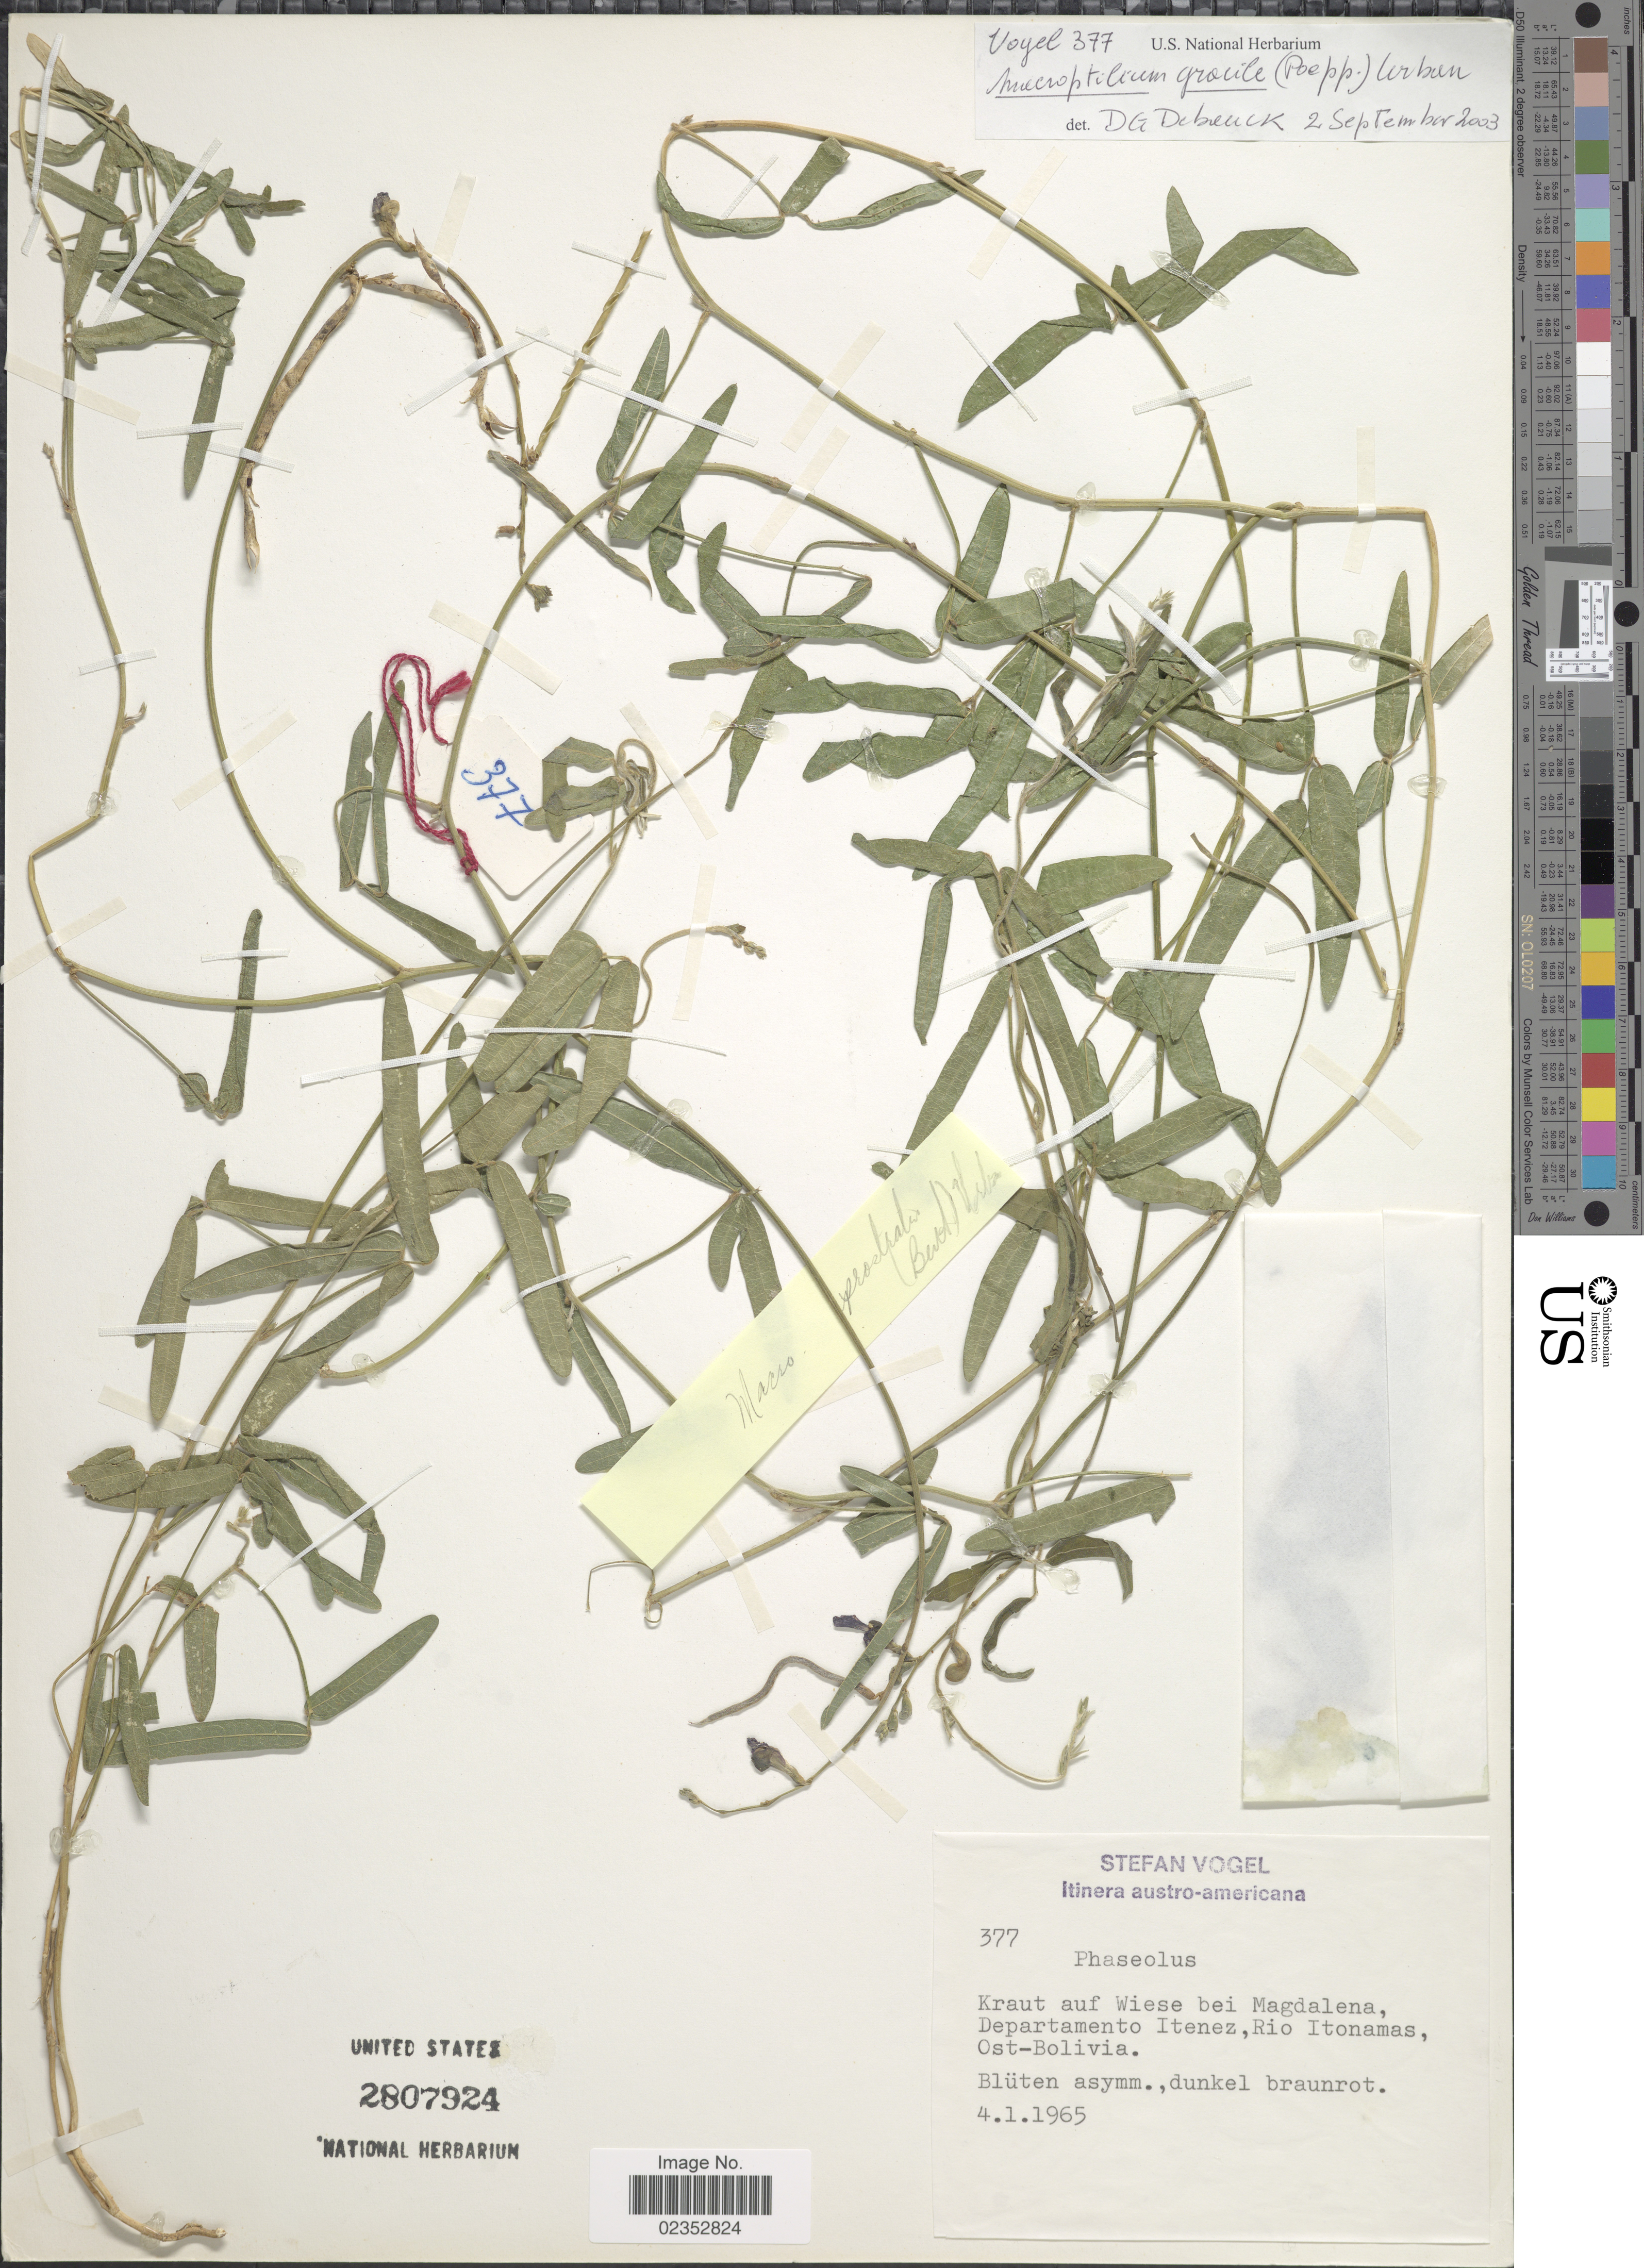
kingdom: Plantae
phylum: Tracheophyta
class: Magnoliopsida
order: Fabales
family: Fabaceae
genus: Macroptilium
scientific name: Macroptilium gracile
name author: (Poepp. ex Benth.) Urb.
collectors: S. Vogel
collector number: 377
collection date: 1965-01-04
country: Colombia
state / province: Magdalena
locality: Krau auf Wiese bei Magdalena, Departamento Itenez, Rio Itonamas, Ost-Bolivia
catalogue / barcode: US 2807924